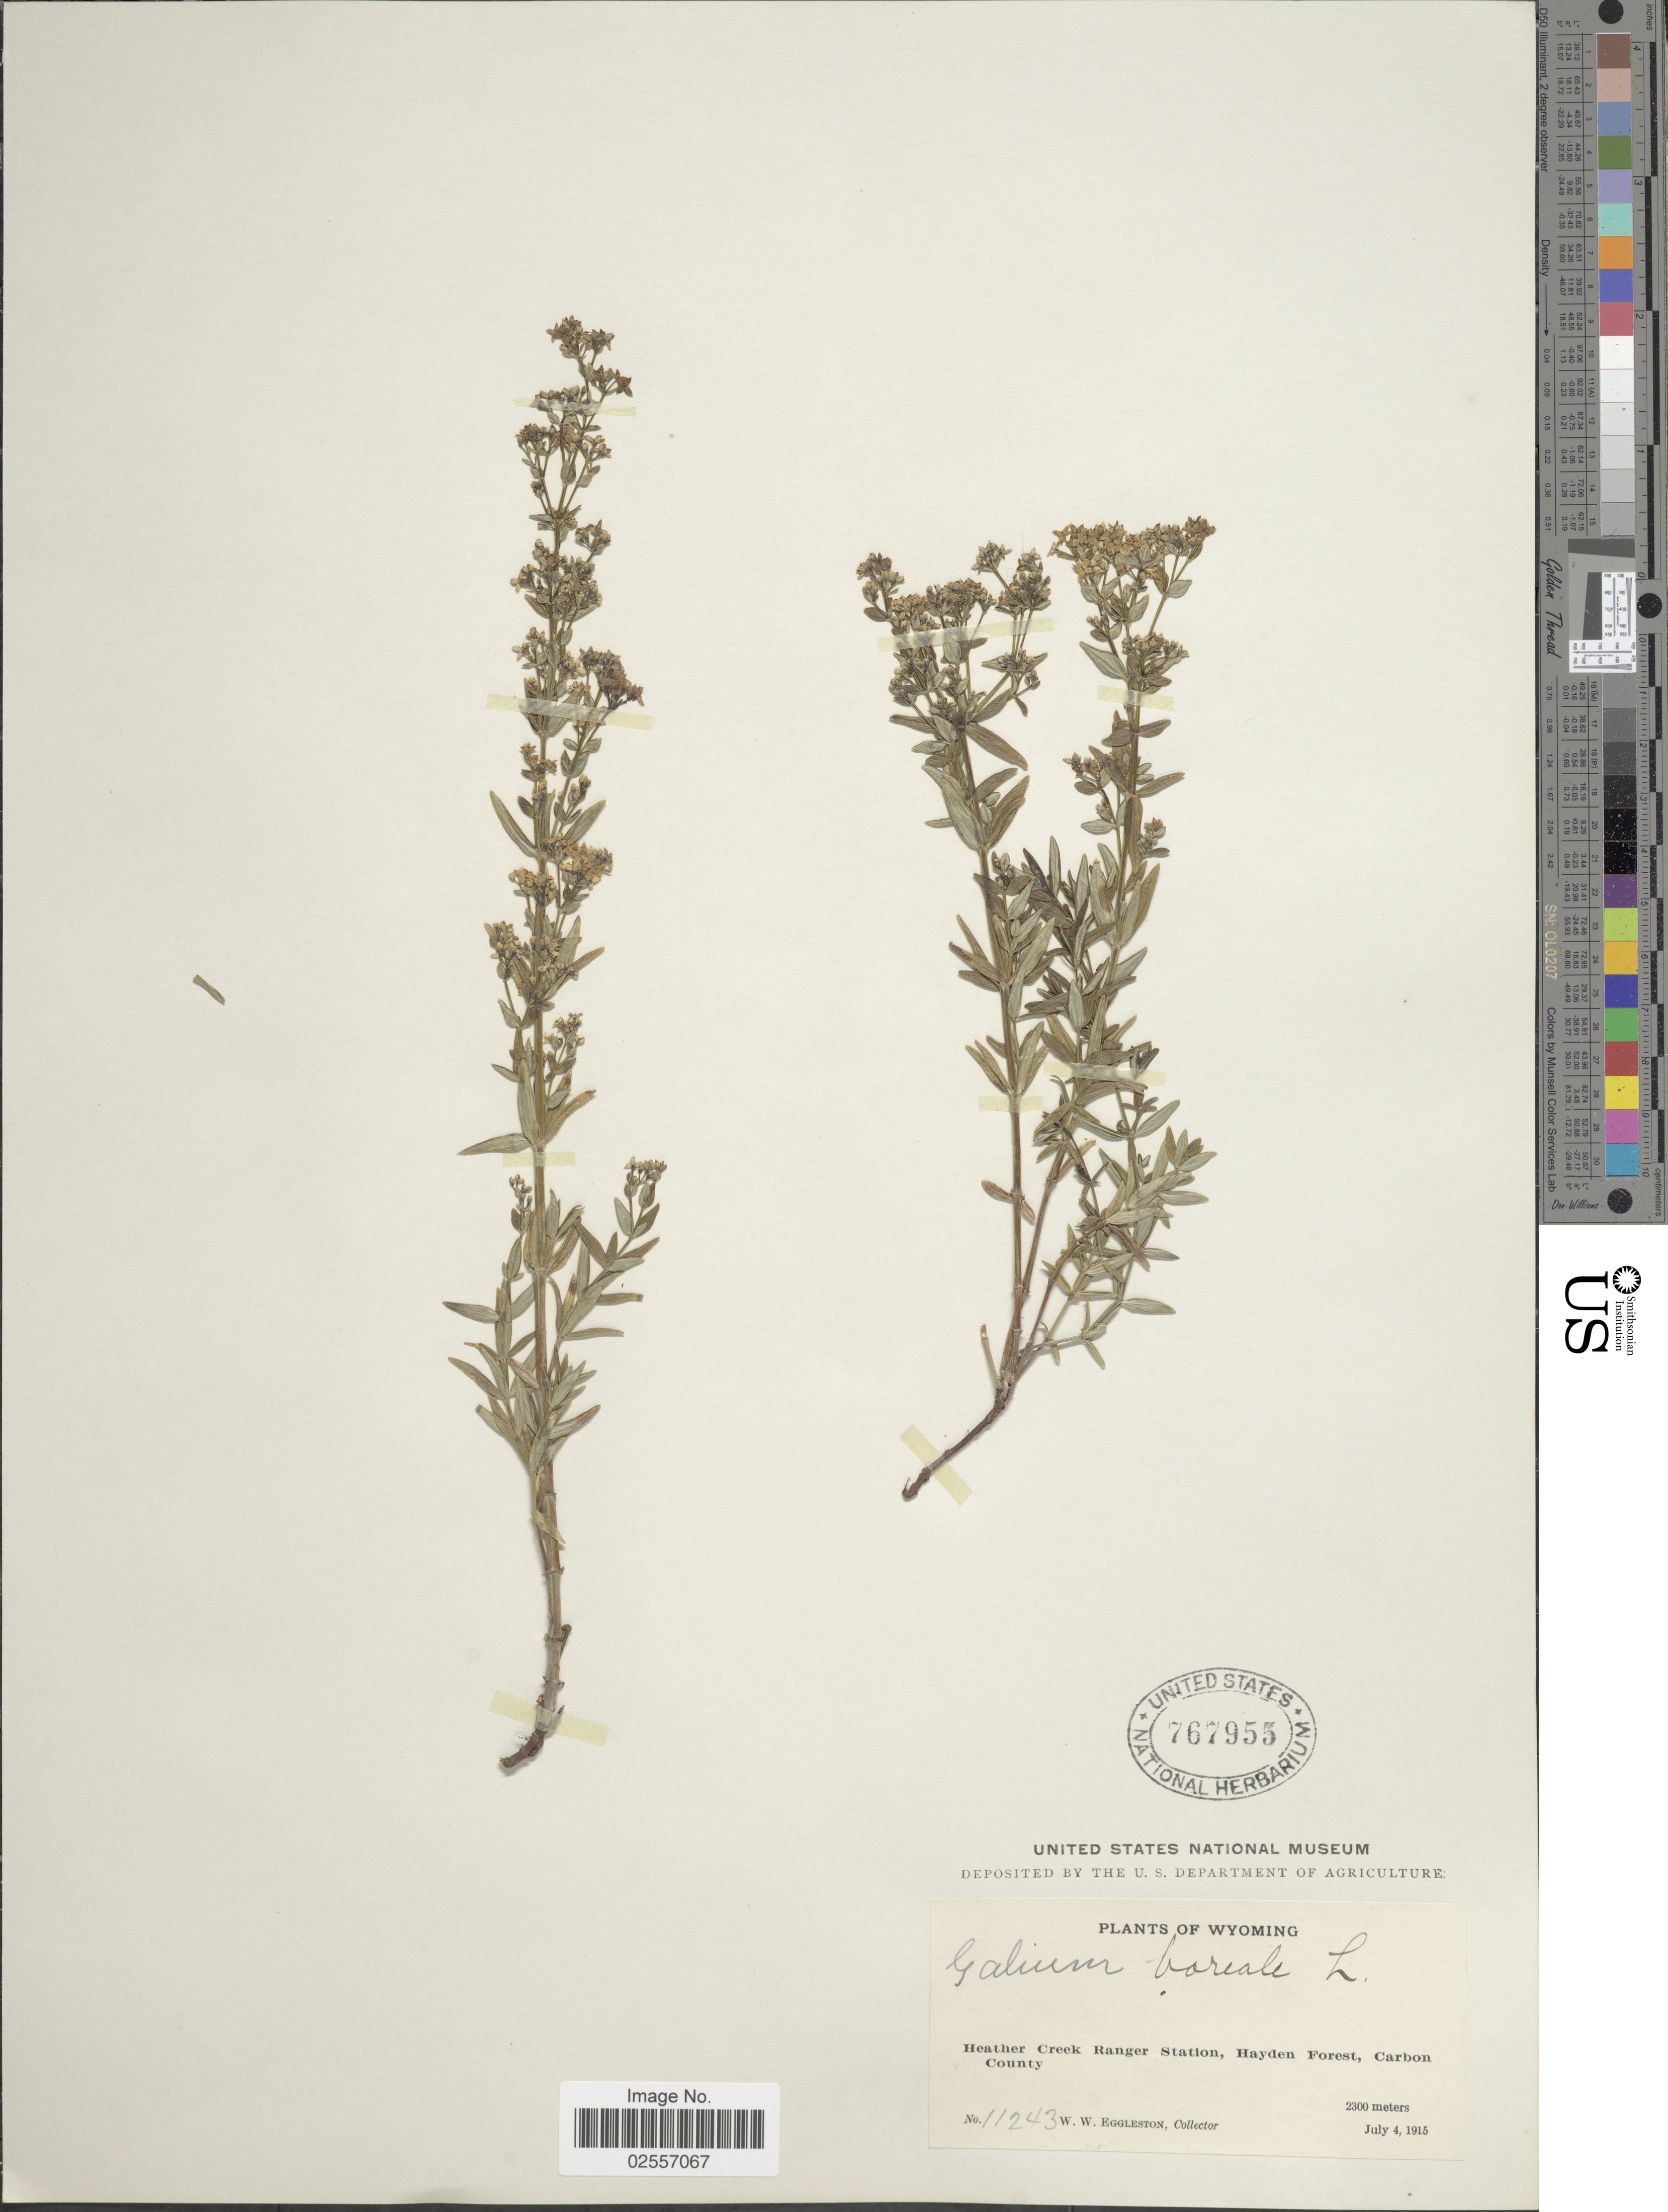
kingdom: Plantae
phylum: Tracheophyta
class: Magnoliopsida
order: Gentianales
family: Rubiaceae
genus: Galium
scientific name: Galium boreale L.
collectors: W. W. Eggleston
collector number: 11243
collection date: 1915-07-04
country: United States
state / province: Wyoming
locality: Heather Creek Ranger Station, Hayden Forest, Carbon County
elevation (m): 2300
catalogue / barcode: US 767955